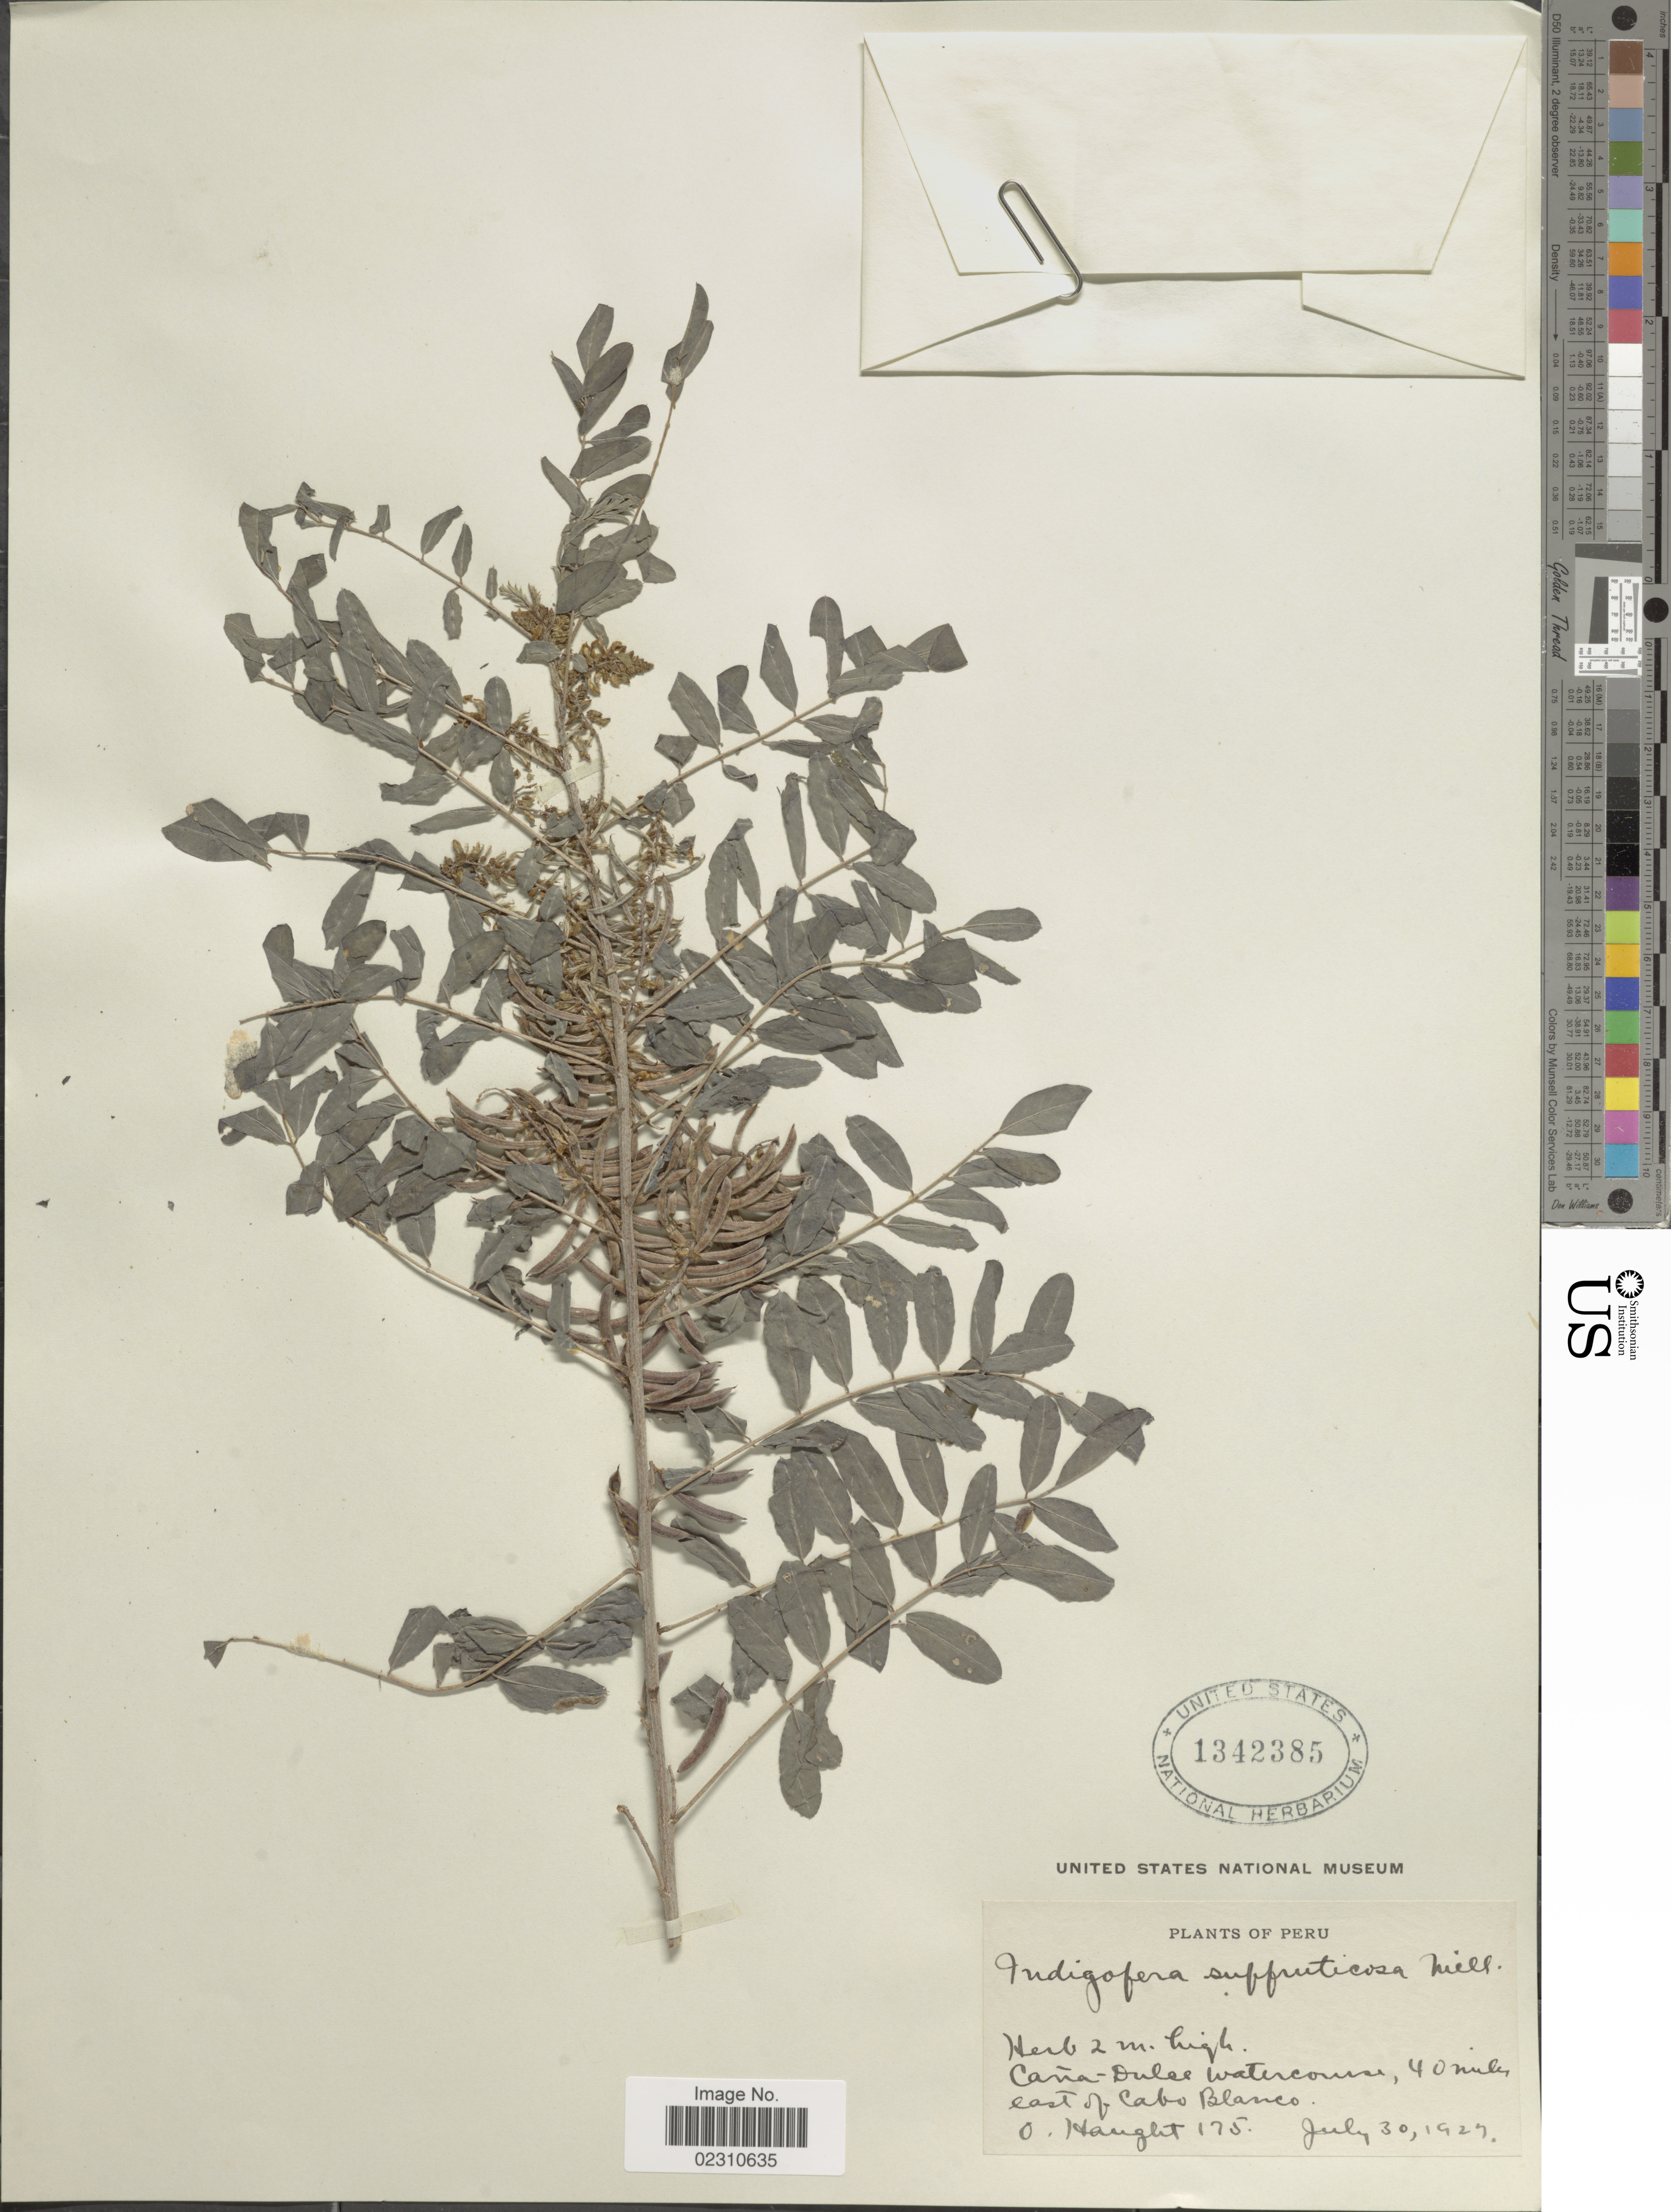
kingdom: Plantae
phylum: Tracheophyta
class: Magnoliopsida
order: Fabales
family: Fabaceae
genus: Indigofera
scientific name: Indigofera suffruticosa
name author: Mill.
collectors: O. Haught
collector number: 175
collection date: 1927-07-30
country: Peru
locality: Cana-Dules watercourse, 40 miles east of Cabo Blanco.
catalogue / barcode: US 1342385